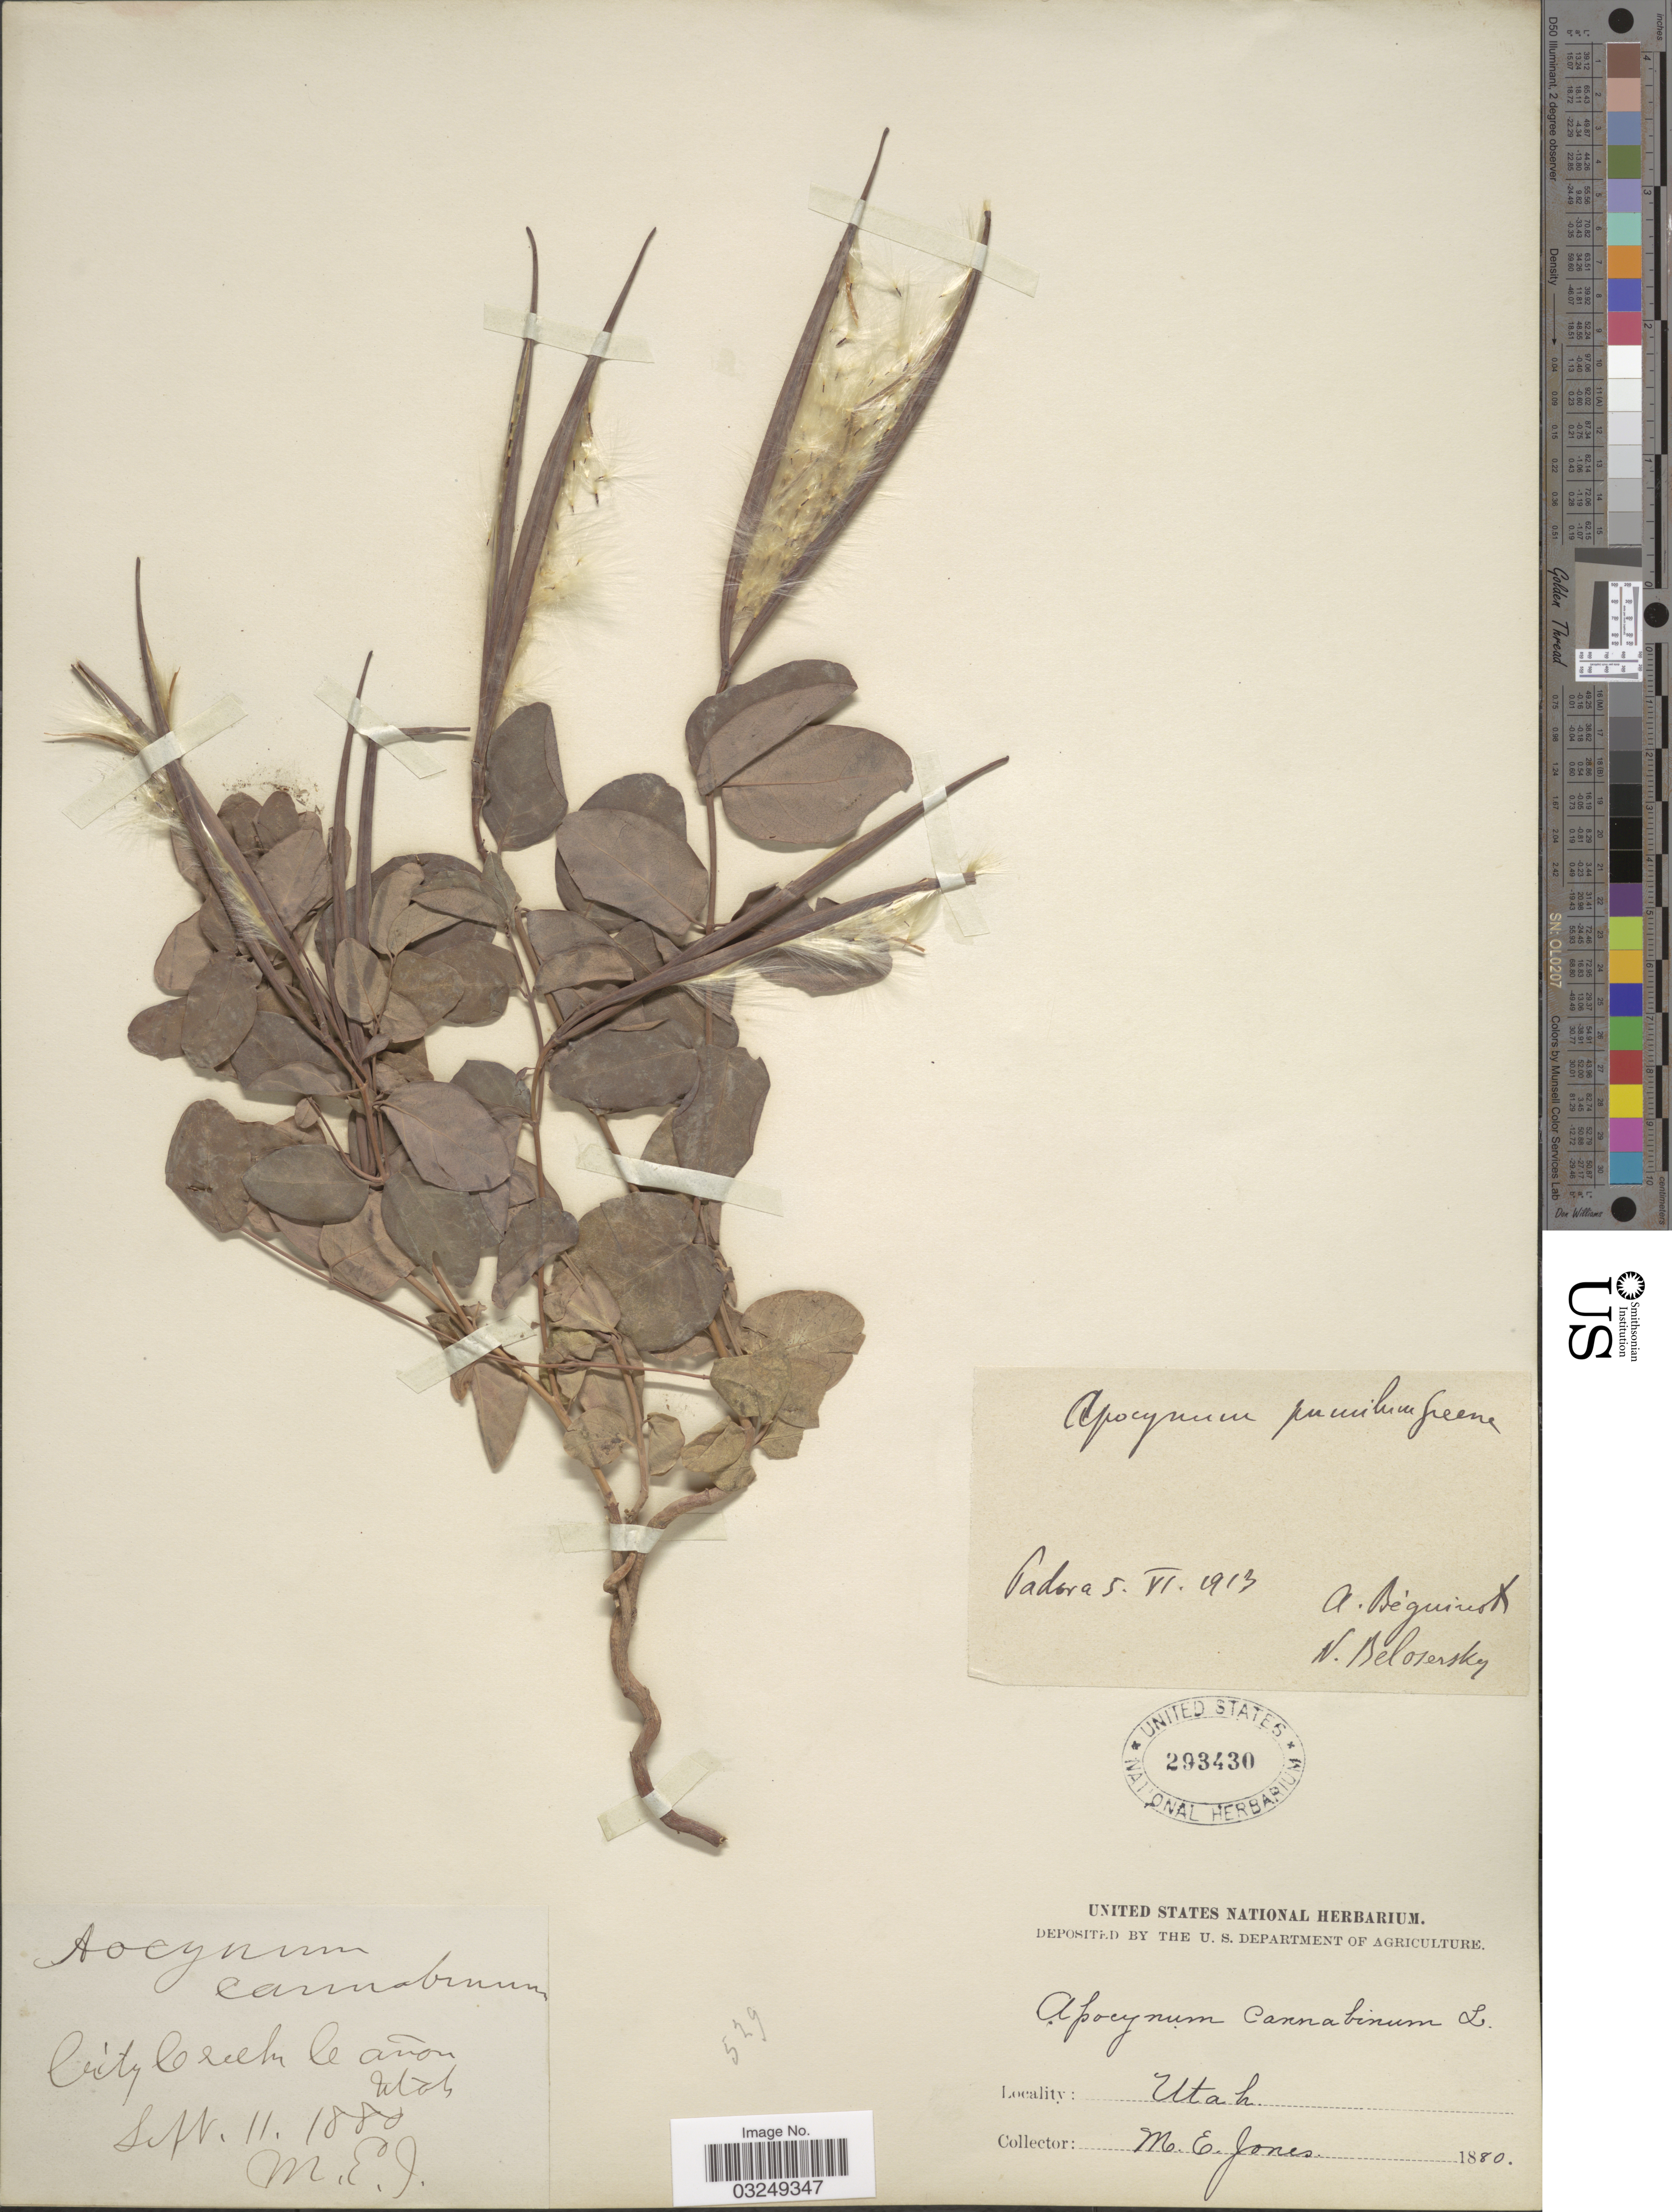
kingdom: Plantae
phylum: Tracheophyta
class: Magnoliopsida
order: Gentianales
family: Apocynaceae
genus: Apocynum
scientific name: Apocynum ambigens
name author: S.W. Greene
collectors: M. E. Jones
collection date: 1880-09-11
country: United States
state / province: Utah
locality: City Creeks Cañon.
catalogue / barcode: US 293430